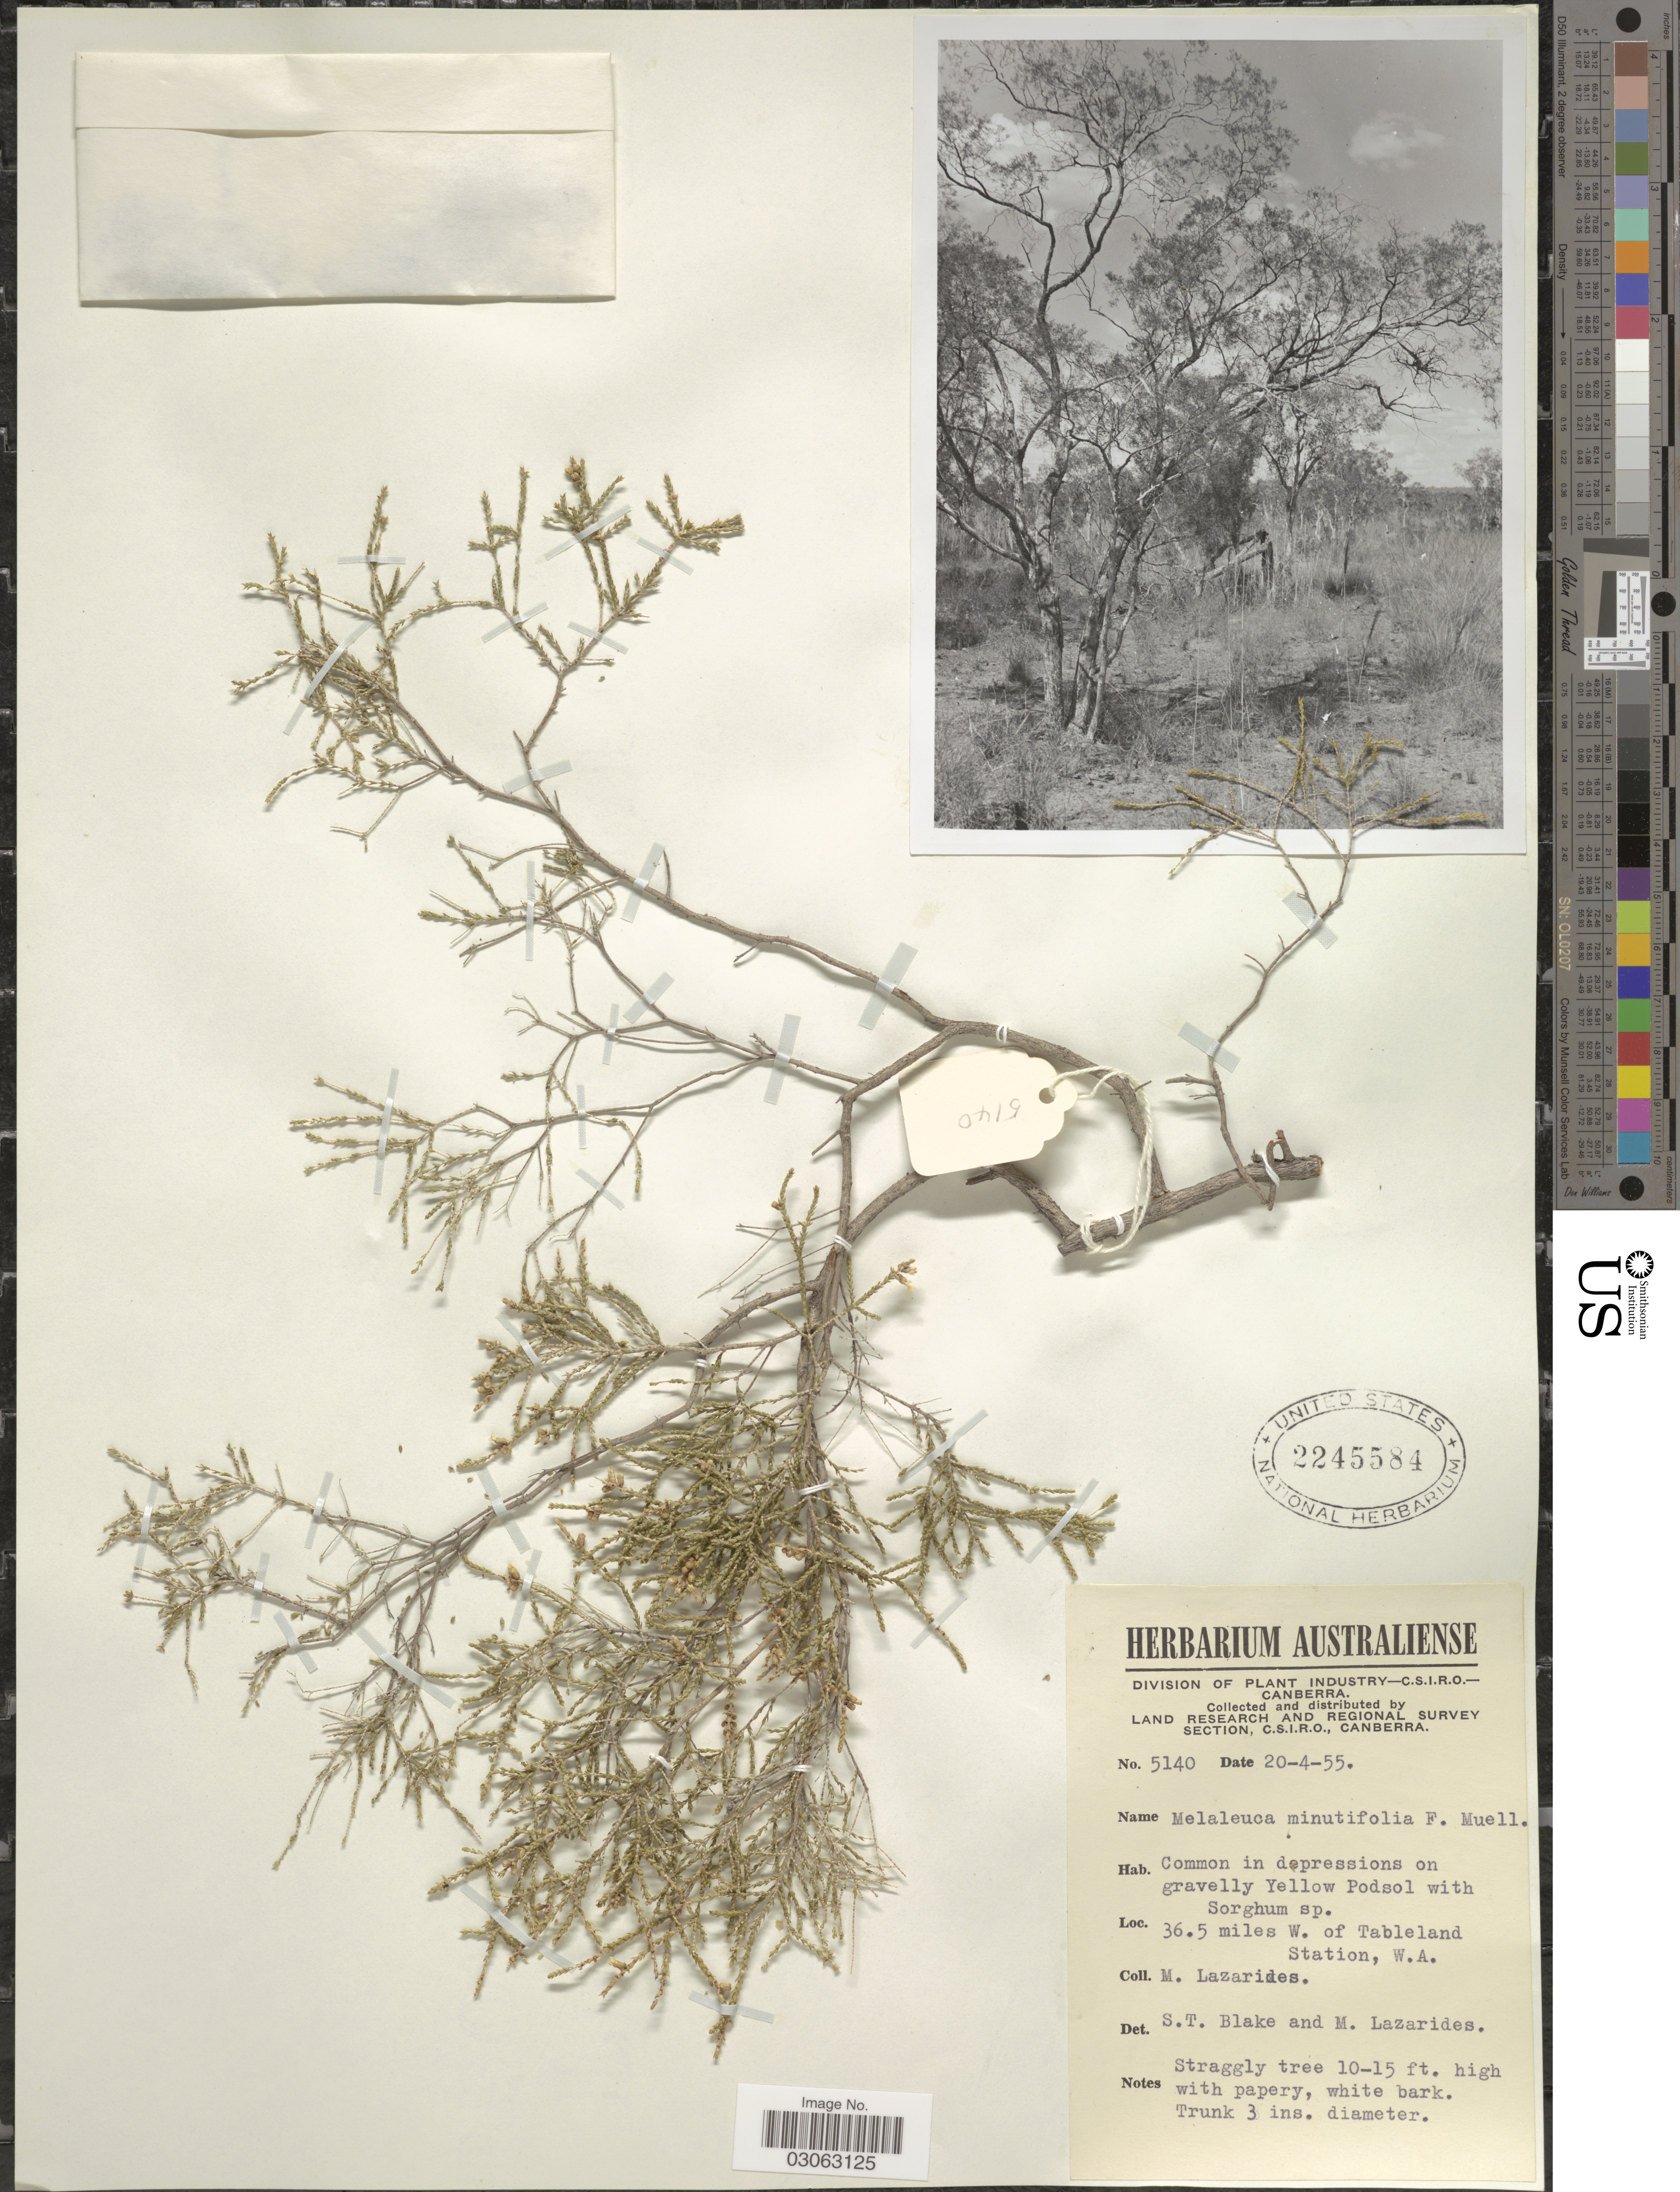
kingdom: Plantae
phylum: Tracheophyta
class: Magnoliopsida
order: Myrtales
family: Myrtaceae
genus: Melaleuca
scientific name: Melaleuca minutifolia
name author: F. Muell.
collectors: M. Lazarides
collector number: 5140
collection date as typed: Transcribed d/m/y: 20/4/55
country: Australia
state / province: Western Australia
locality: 36.5 miles W. of Tableland Station, W. A.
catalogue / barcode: US 2245584